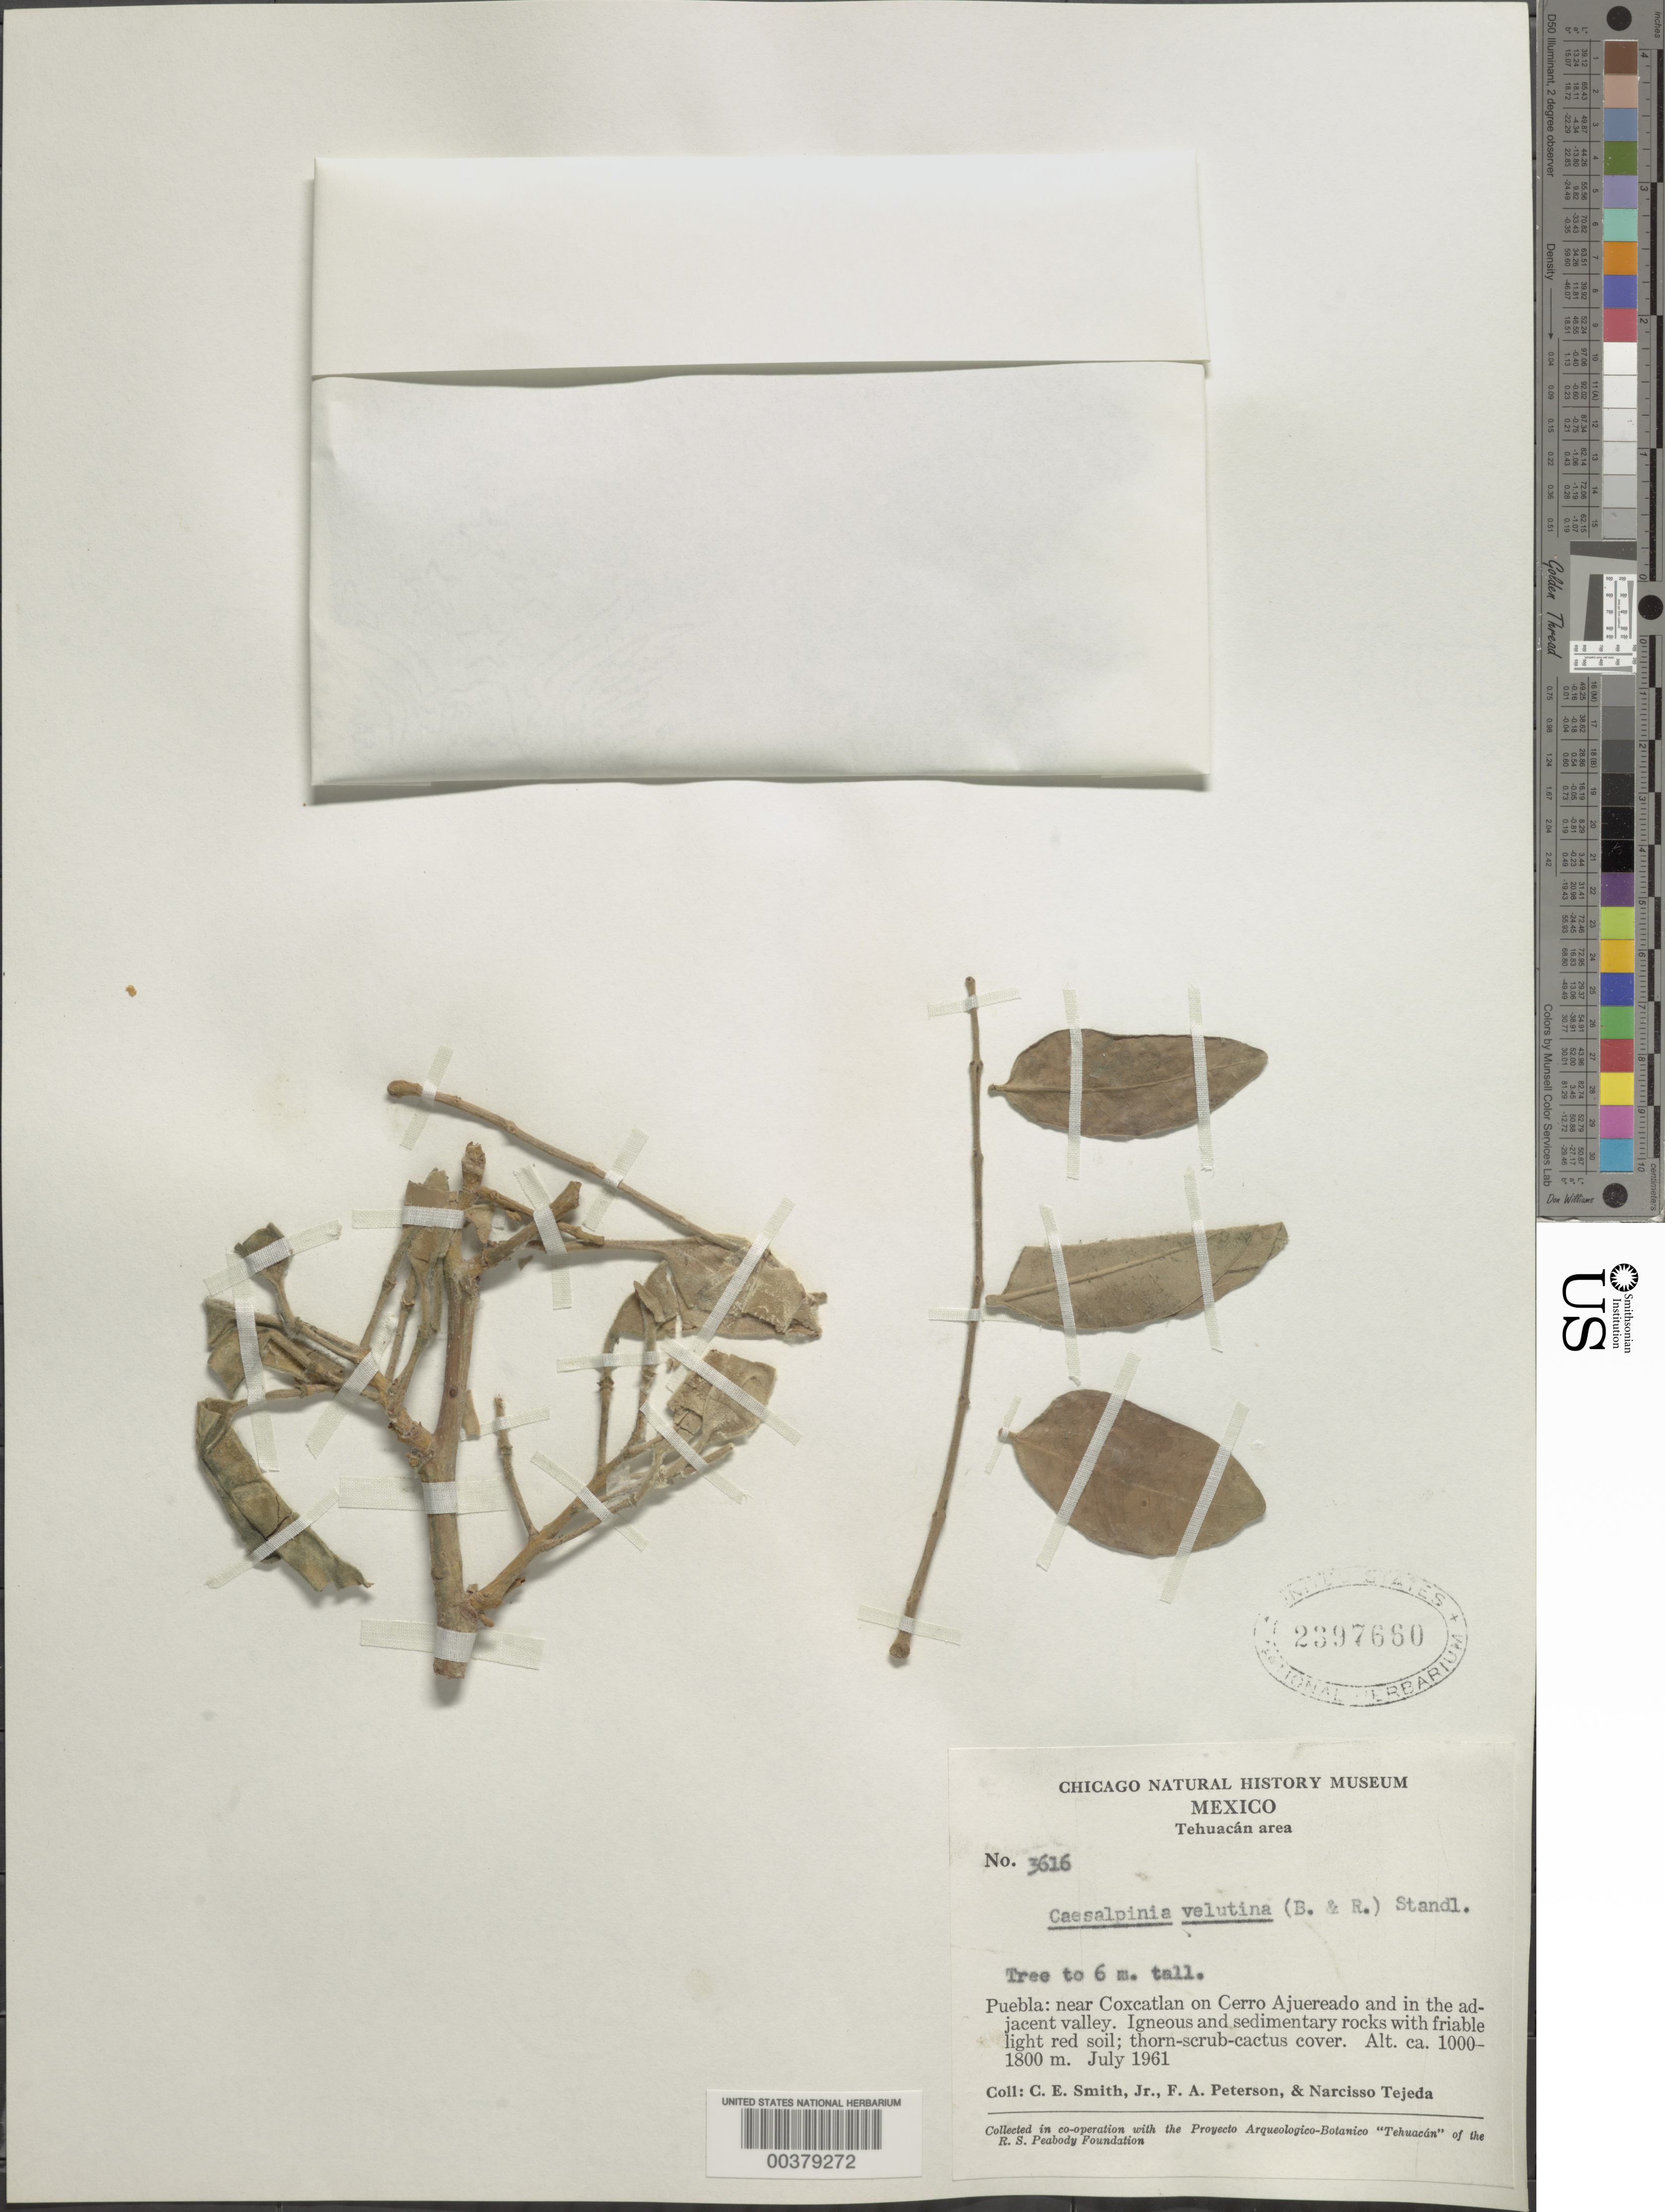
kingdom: Plantae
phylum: Tracheophyta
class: Magnoliopsida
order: Fabales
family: Fabaceae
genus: Coulteria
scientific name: Coulteria velutina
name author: (Britton & Rose) Sotuyo & G.P. Lewis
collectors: C. E. Smith Jr., F. A. Peterson & N. Tejeda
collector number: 3616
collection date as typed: Jul 1961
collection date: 1961-07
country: Mexico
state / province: Puebla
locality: Near Coxcatlan on cerro ajuereado and in the adjacent valley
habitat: Igneous and sedimentary rocks with friable light red soil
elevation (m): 1000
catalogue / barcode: US 2397660